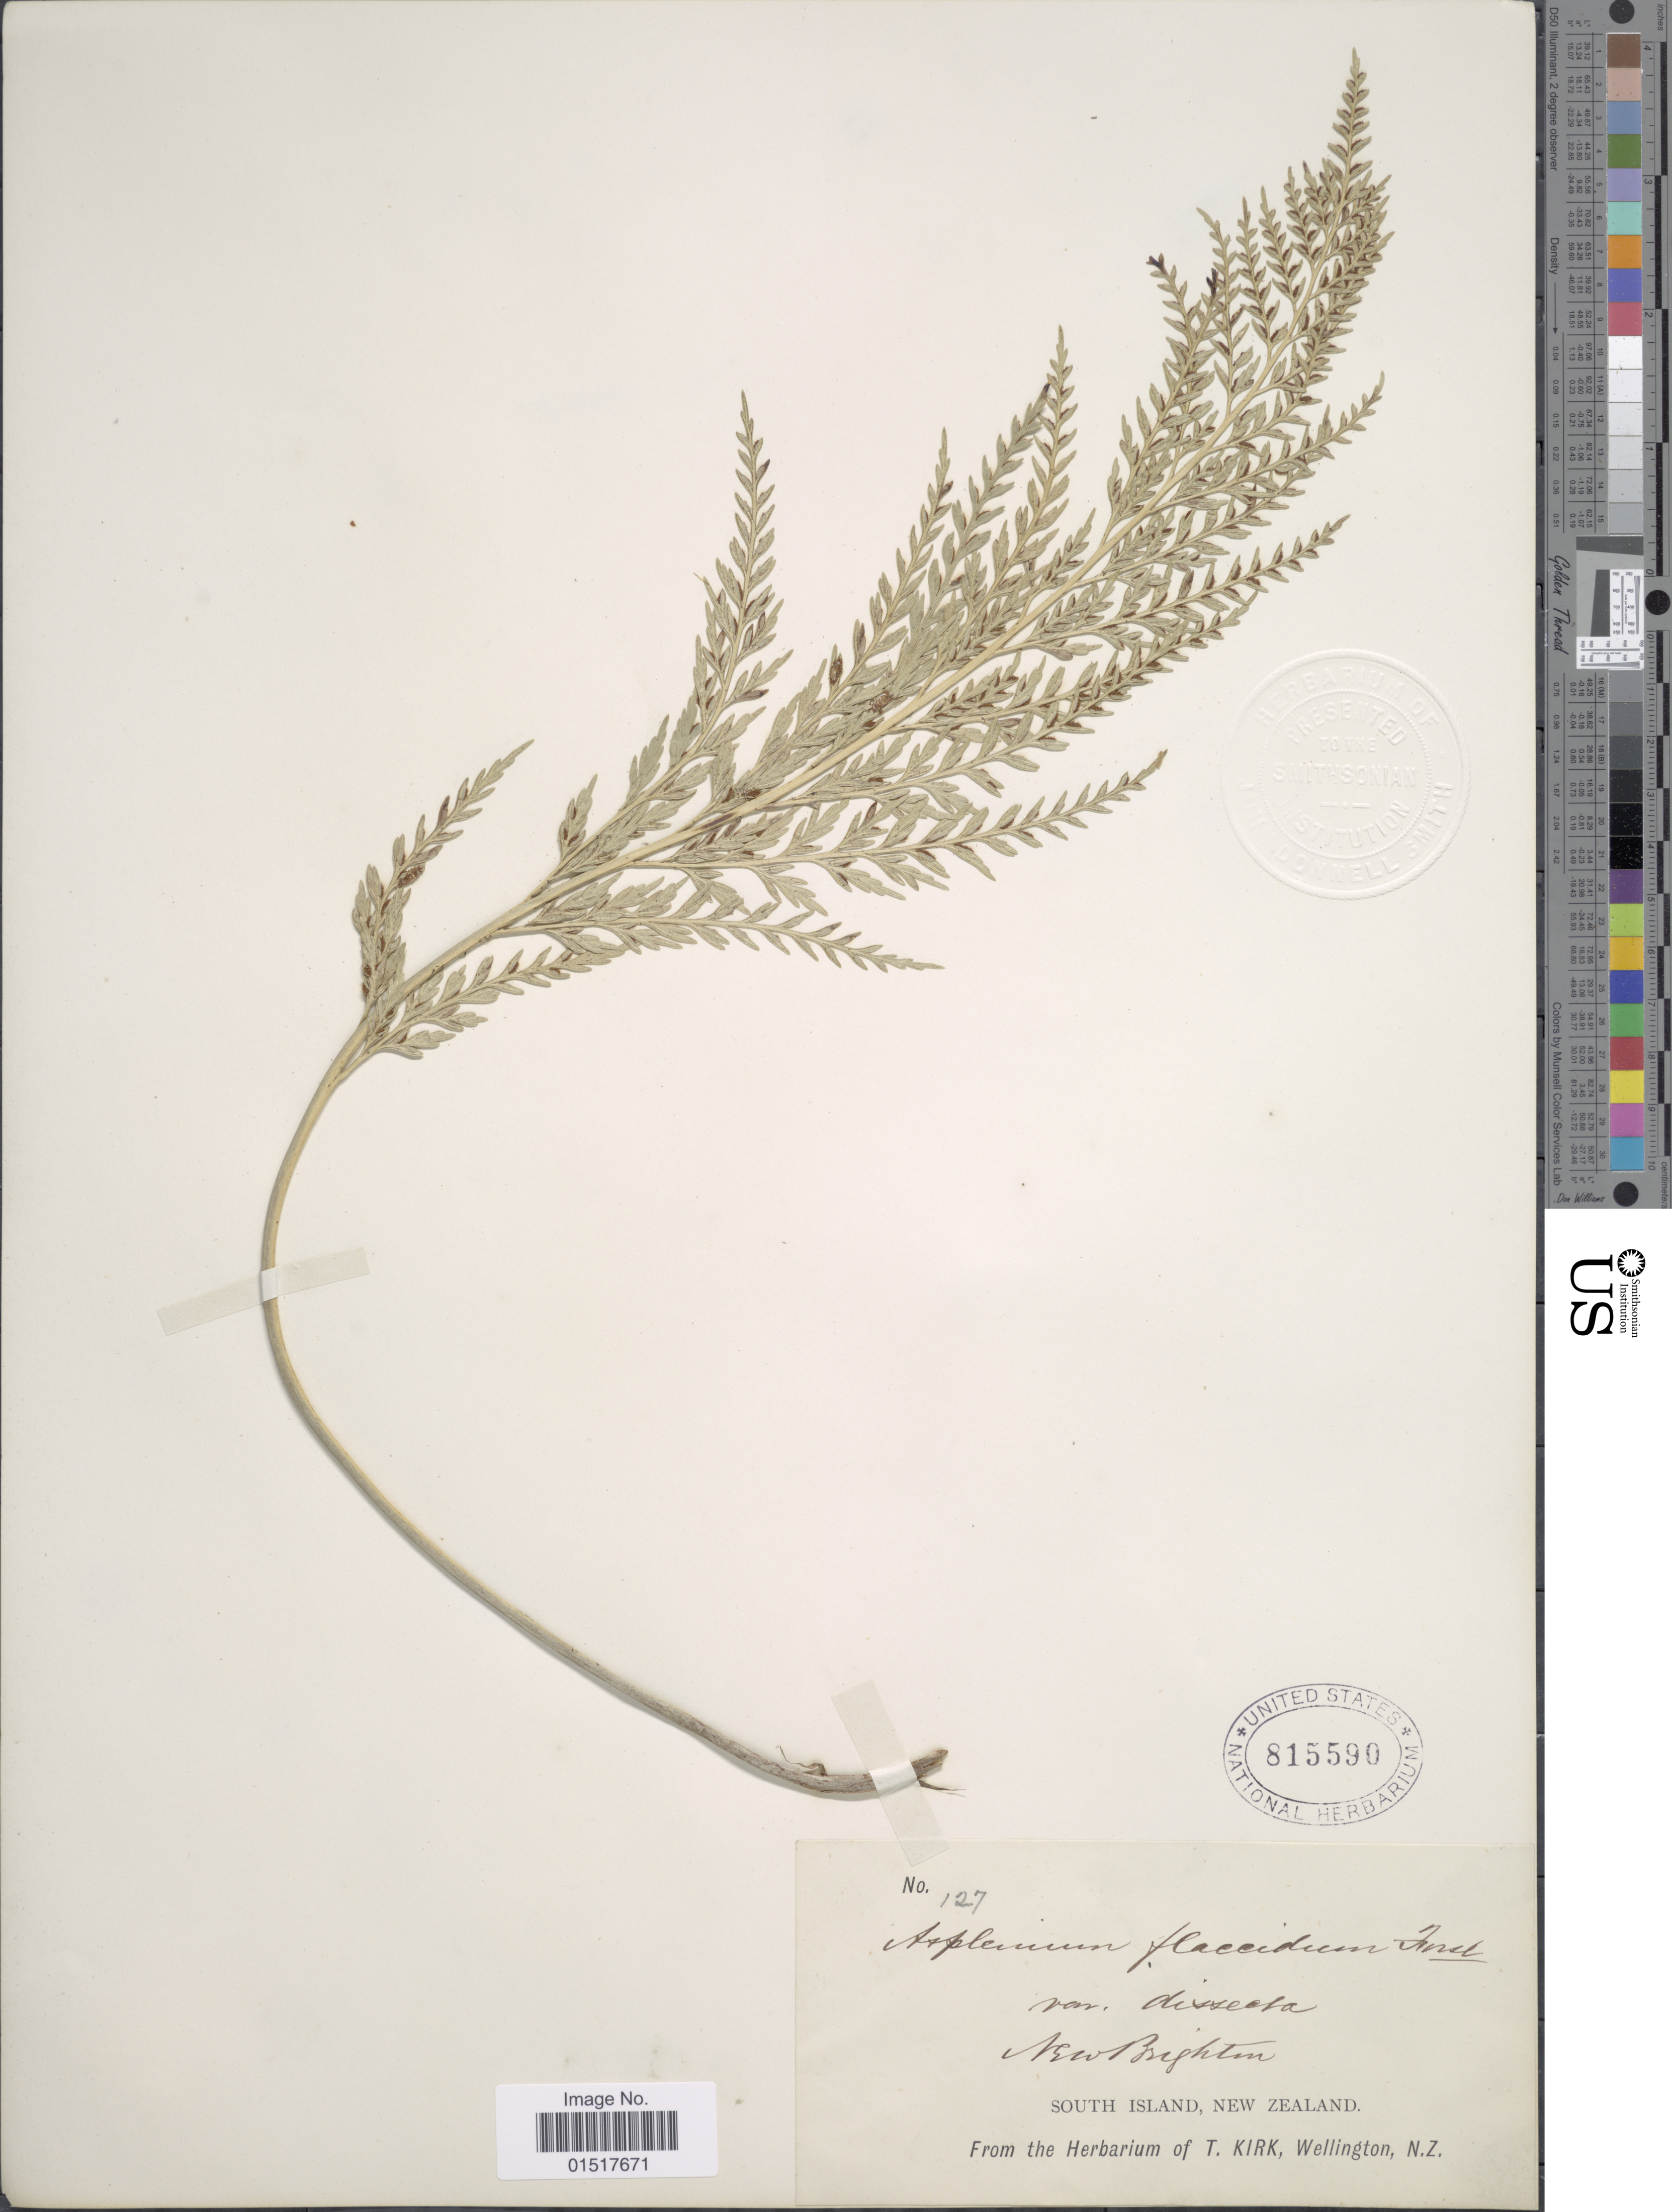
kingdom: Plantae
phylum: Tracheophyta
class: Polypodiopsida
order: Polypodiales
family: Aspleniaceae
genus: Asplenium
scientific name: Asplenium flaccidum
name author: Bonap.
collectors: ex herb. T. Kirk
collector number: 127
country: New Zealand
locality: New Brighton. South Island.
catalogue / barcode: US 815590